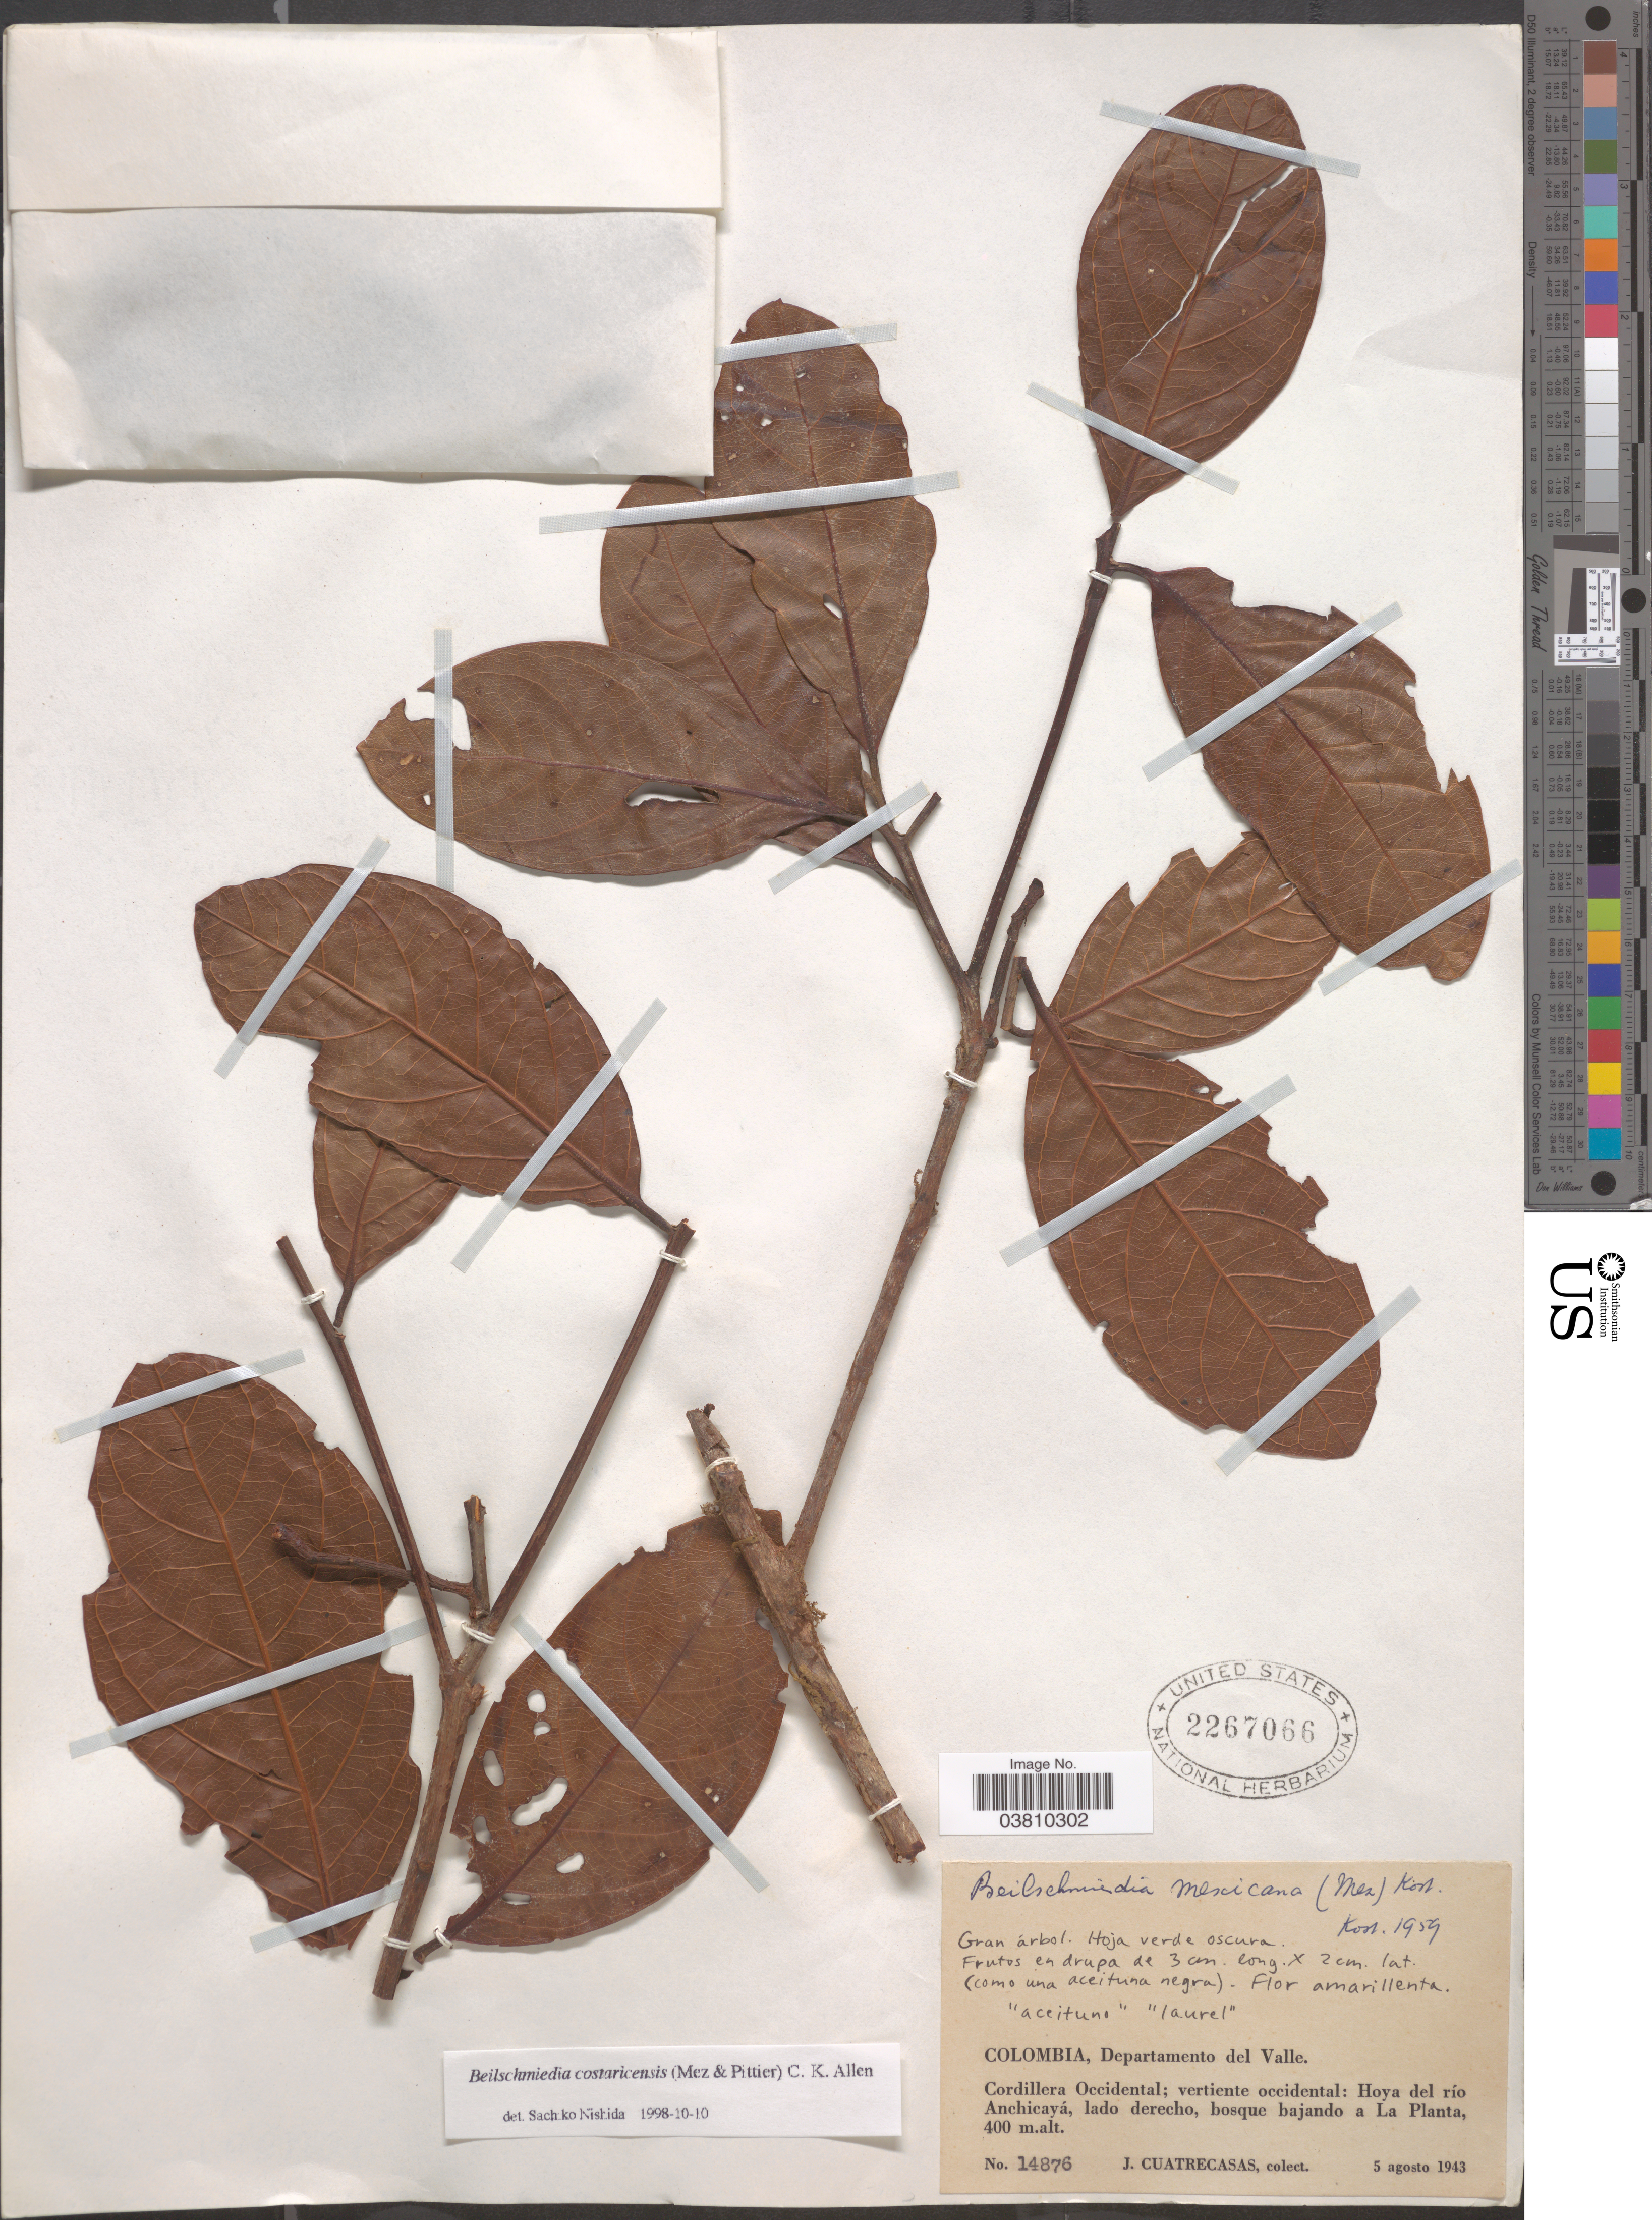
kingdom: Plantae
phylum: Tracheophyta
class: Magnoliopsida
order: Laurales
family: Lauraceae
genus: Beilschmiedia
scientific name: Beilschmiedia costaricensis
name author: (Mez & Pittier) C.K. Allen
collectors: J. Cuatrecasas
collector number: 14876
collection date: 1943-08-05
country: Colombia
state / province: Valle del Cauca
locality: Departamento del Valle. Cordillera Occidental; vertiente occidental: Hoya del río Anchicayá, lado derecho, bosque bajando a La Planta.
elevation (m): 400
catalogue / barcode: US 2267066